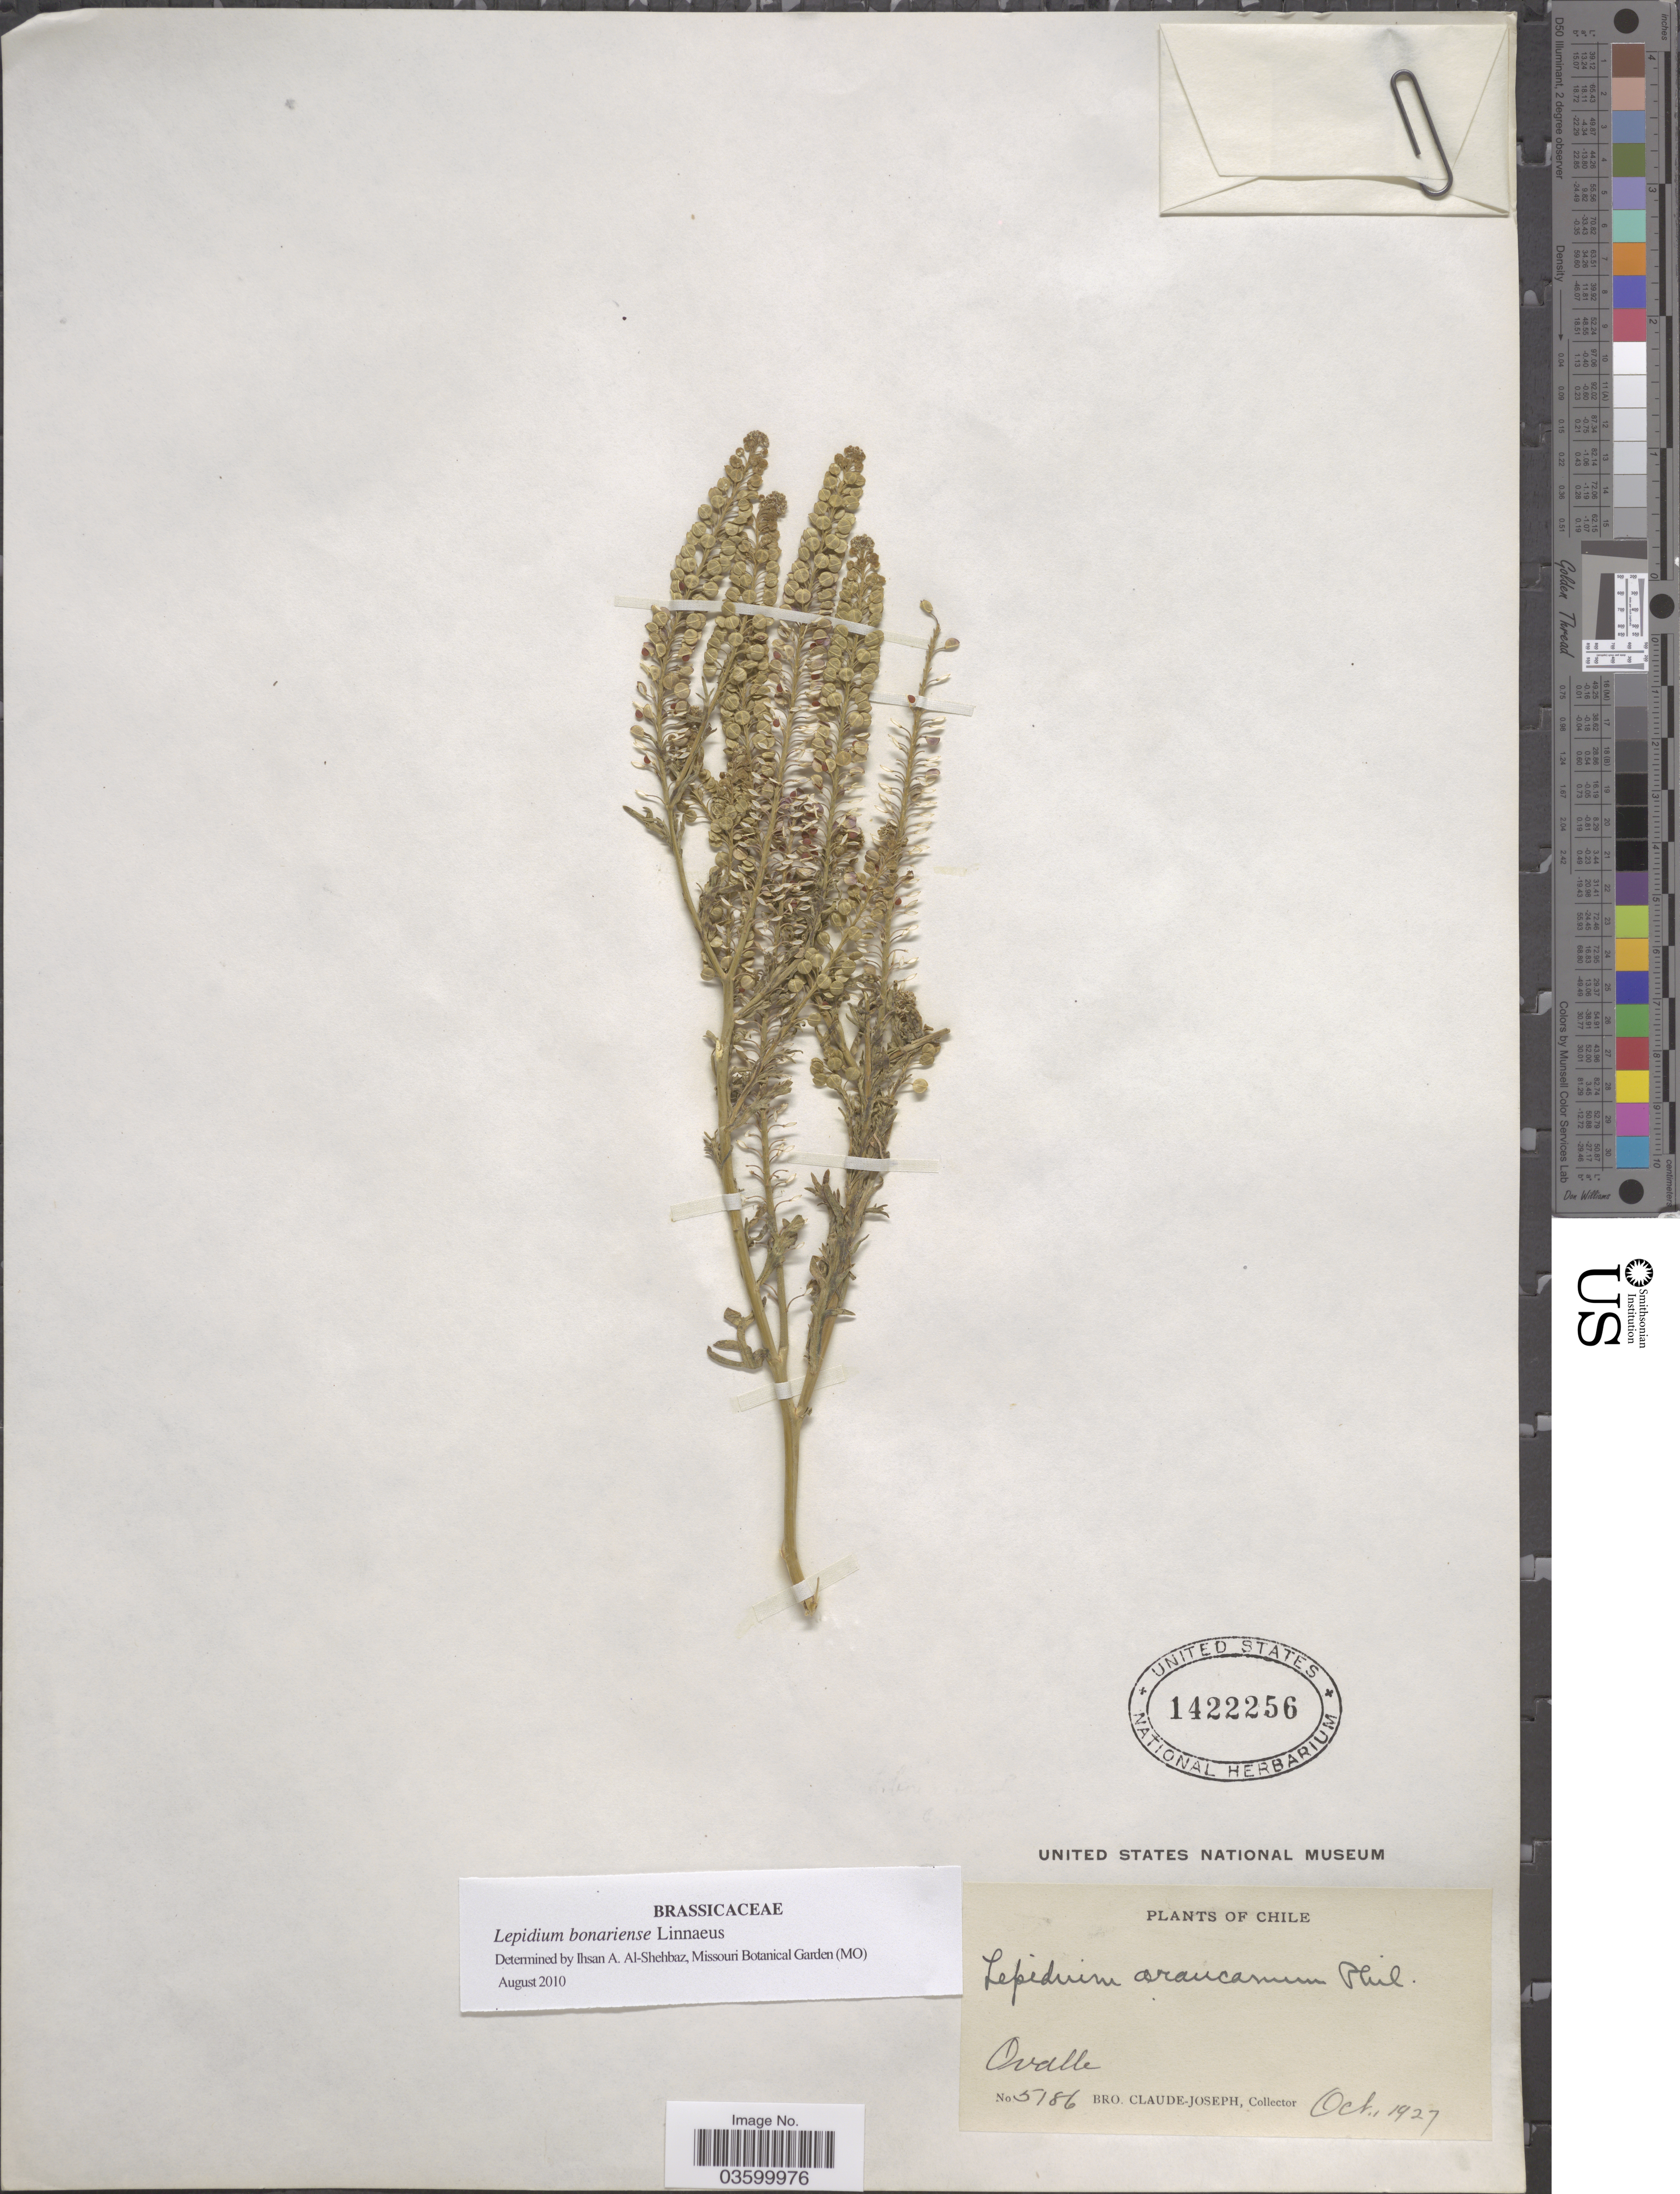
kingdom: Plantae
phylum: Tracheophyta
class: Magnoliopsida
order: Brassicales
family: Brassicaceae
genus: Lepidium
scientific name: Lepidium bonariense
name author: L.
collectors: Bro. Claude-Joseph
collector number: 5186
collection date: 1927-10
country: Chile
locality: Ovalle.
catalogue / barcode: US 1422256